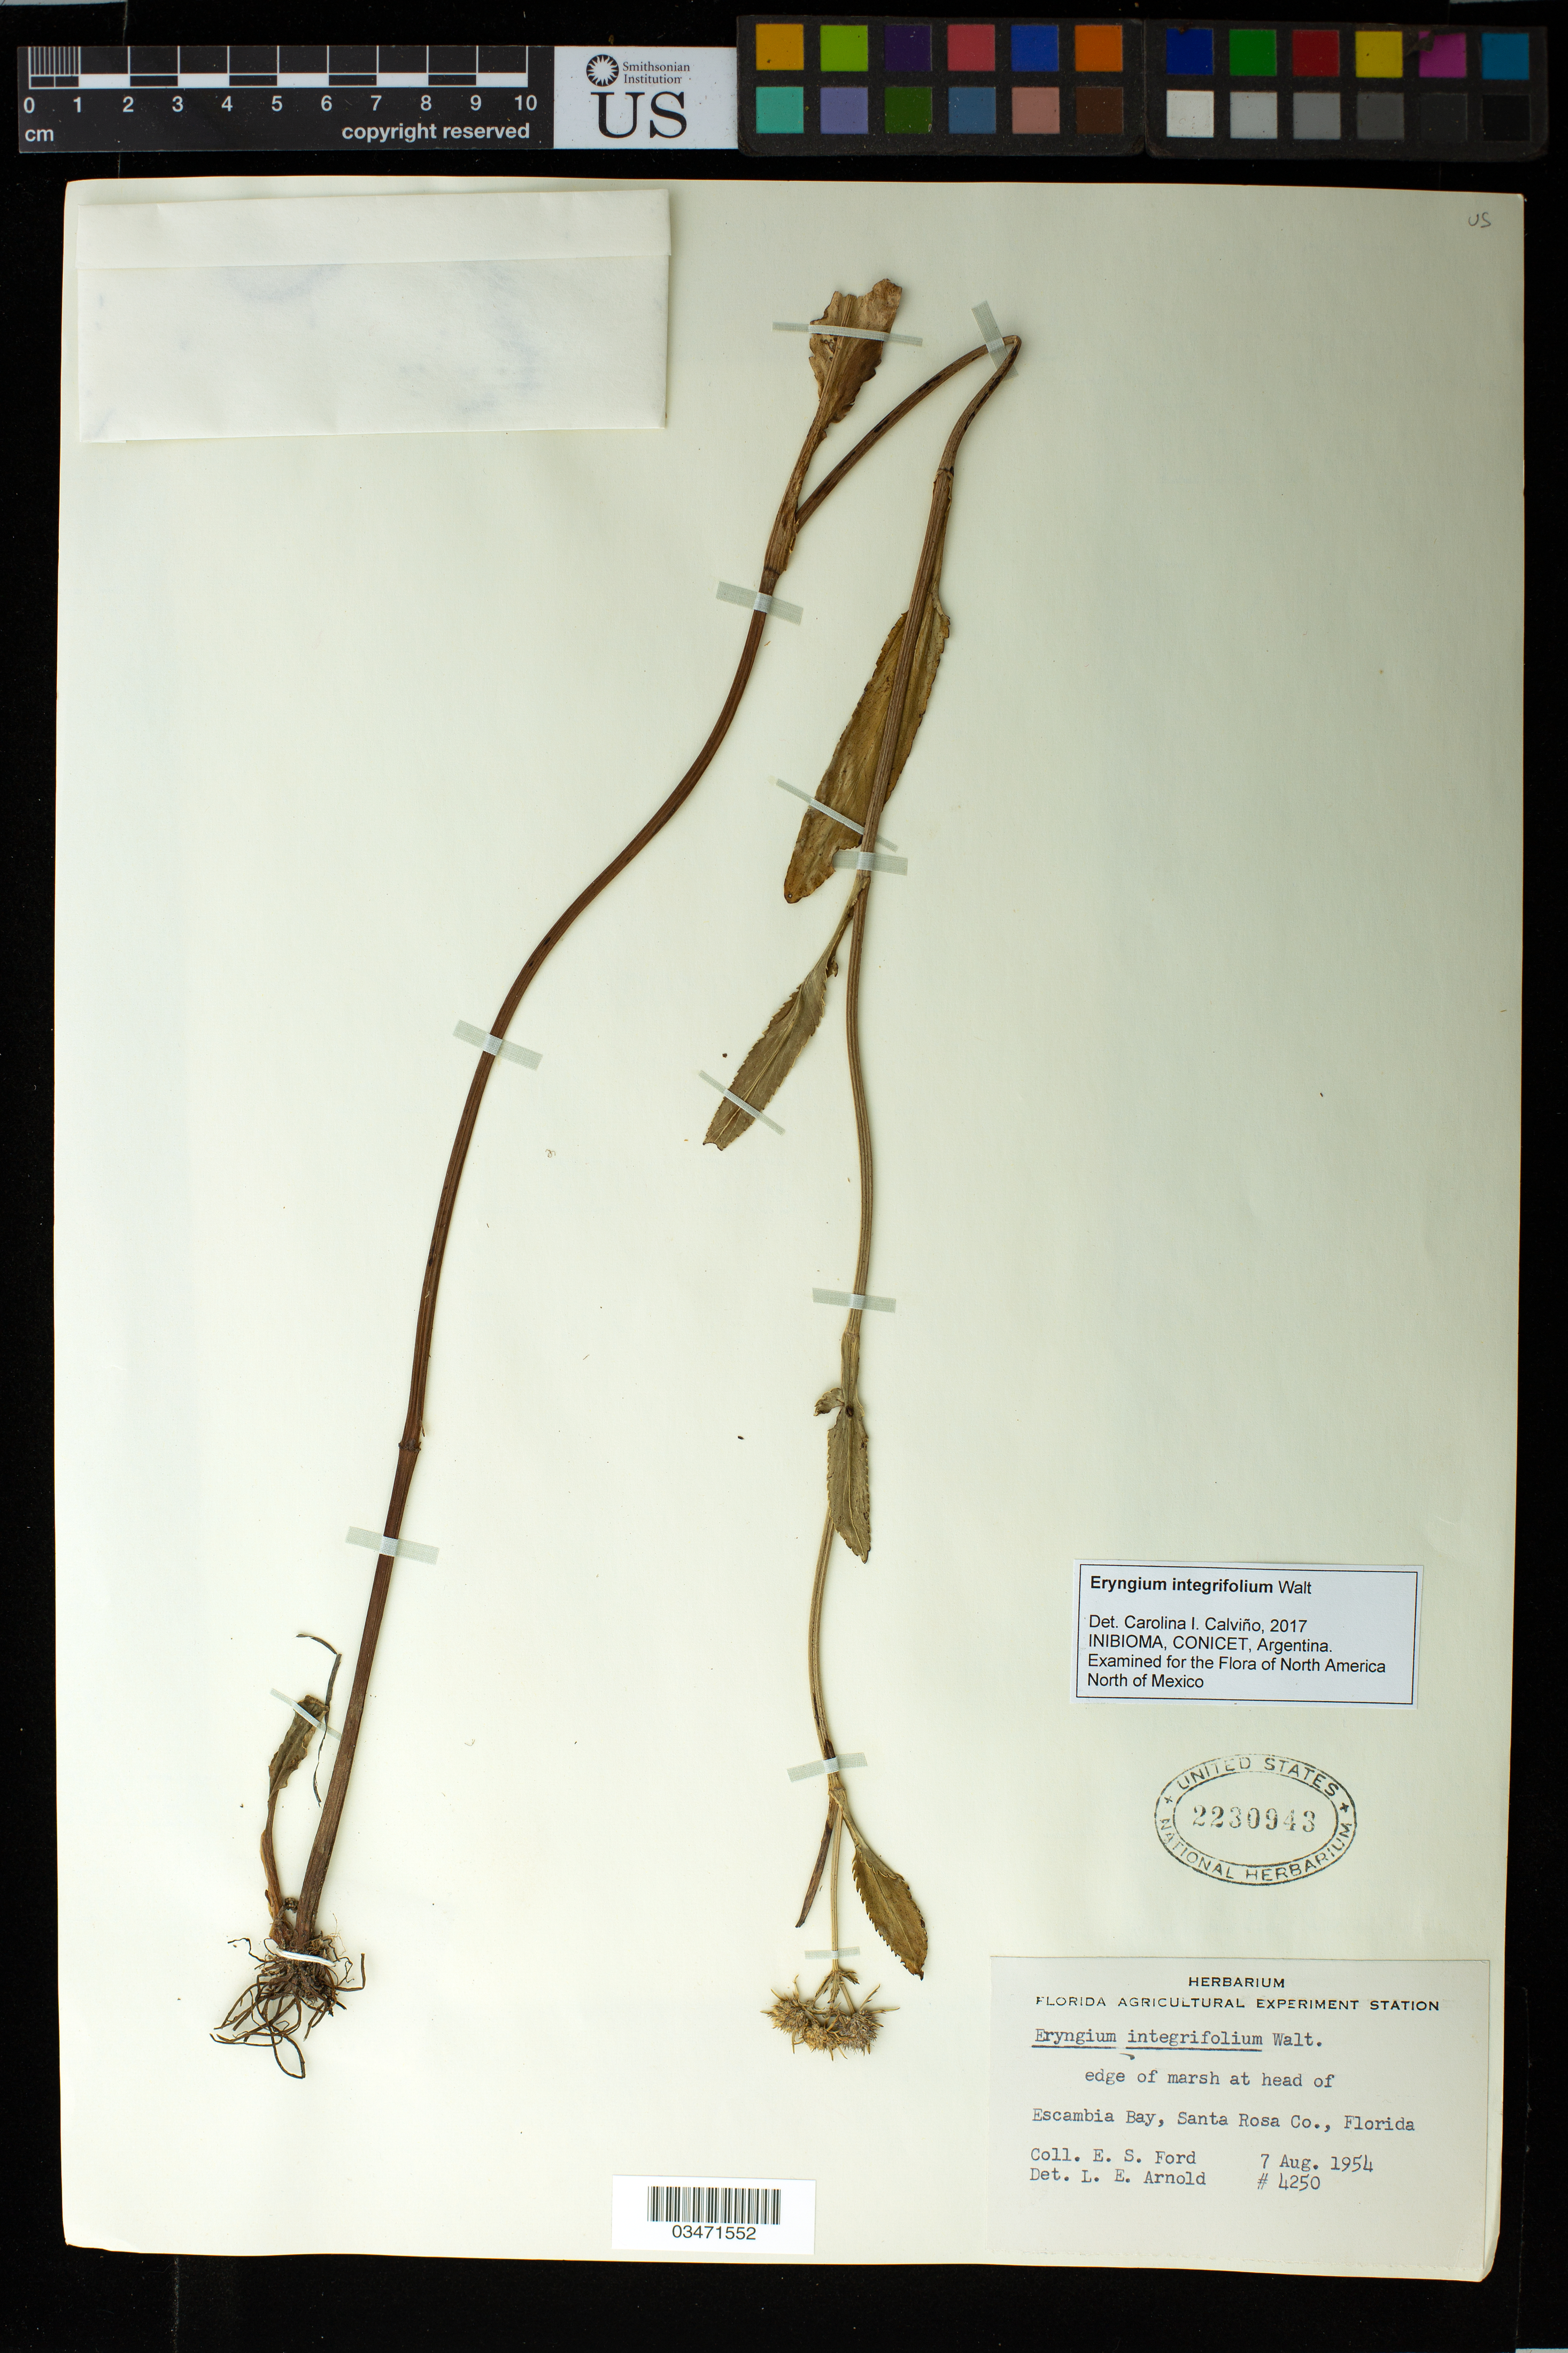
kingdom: Plantae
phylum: Tracheophyta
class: Magnoliopsida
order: Apiales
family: Apiaceae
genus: Eryngium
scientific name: Eryngium integrifolium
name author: Walter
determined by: Calviño, C. I.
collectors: E. Ford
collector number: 4250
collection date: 1954-08-07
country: United States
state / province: Florida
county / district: Santa Rosa County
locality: Escambia Bay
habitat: Edge of marsh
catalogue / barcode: US 2230943